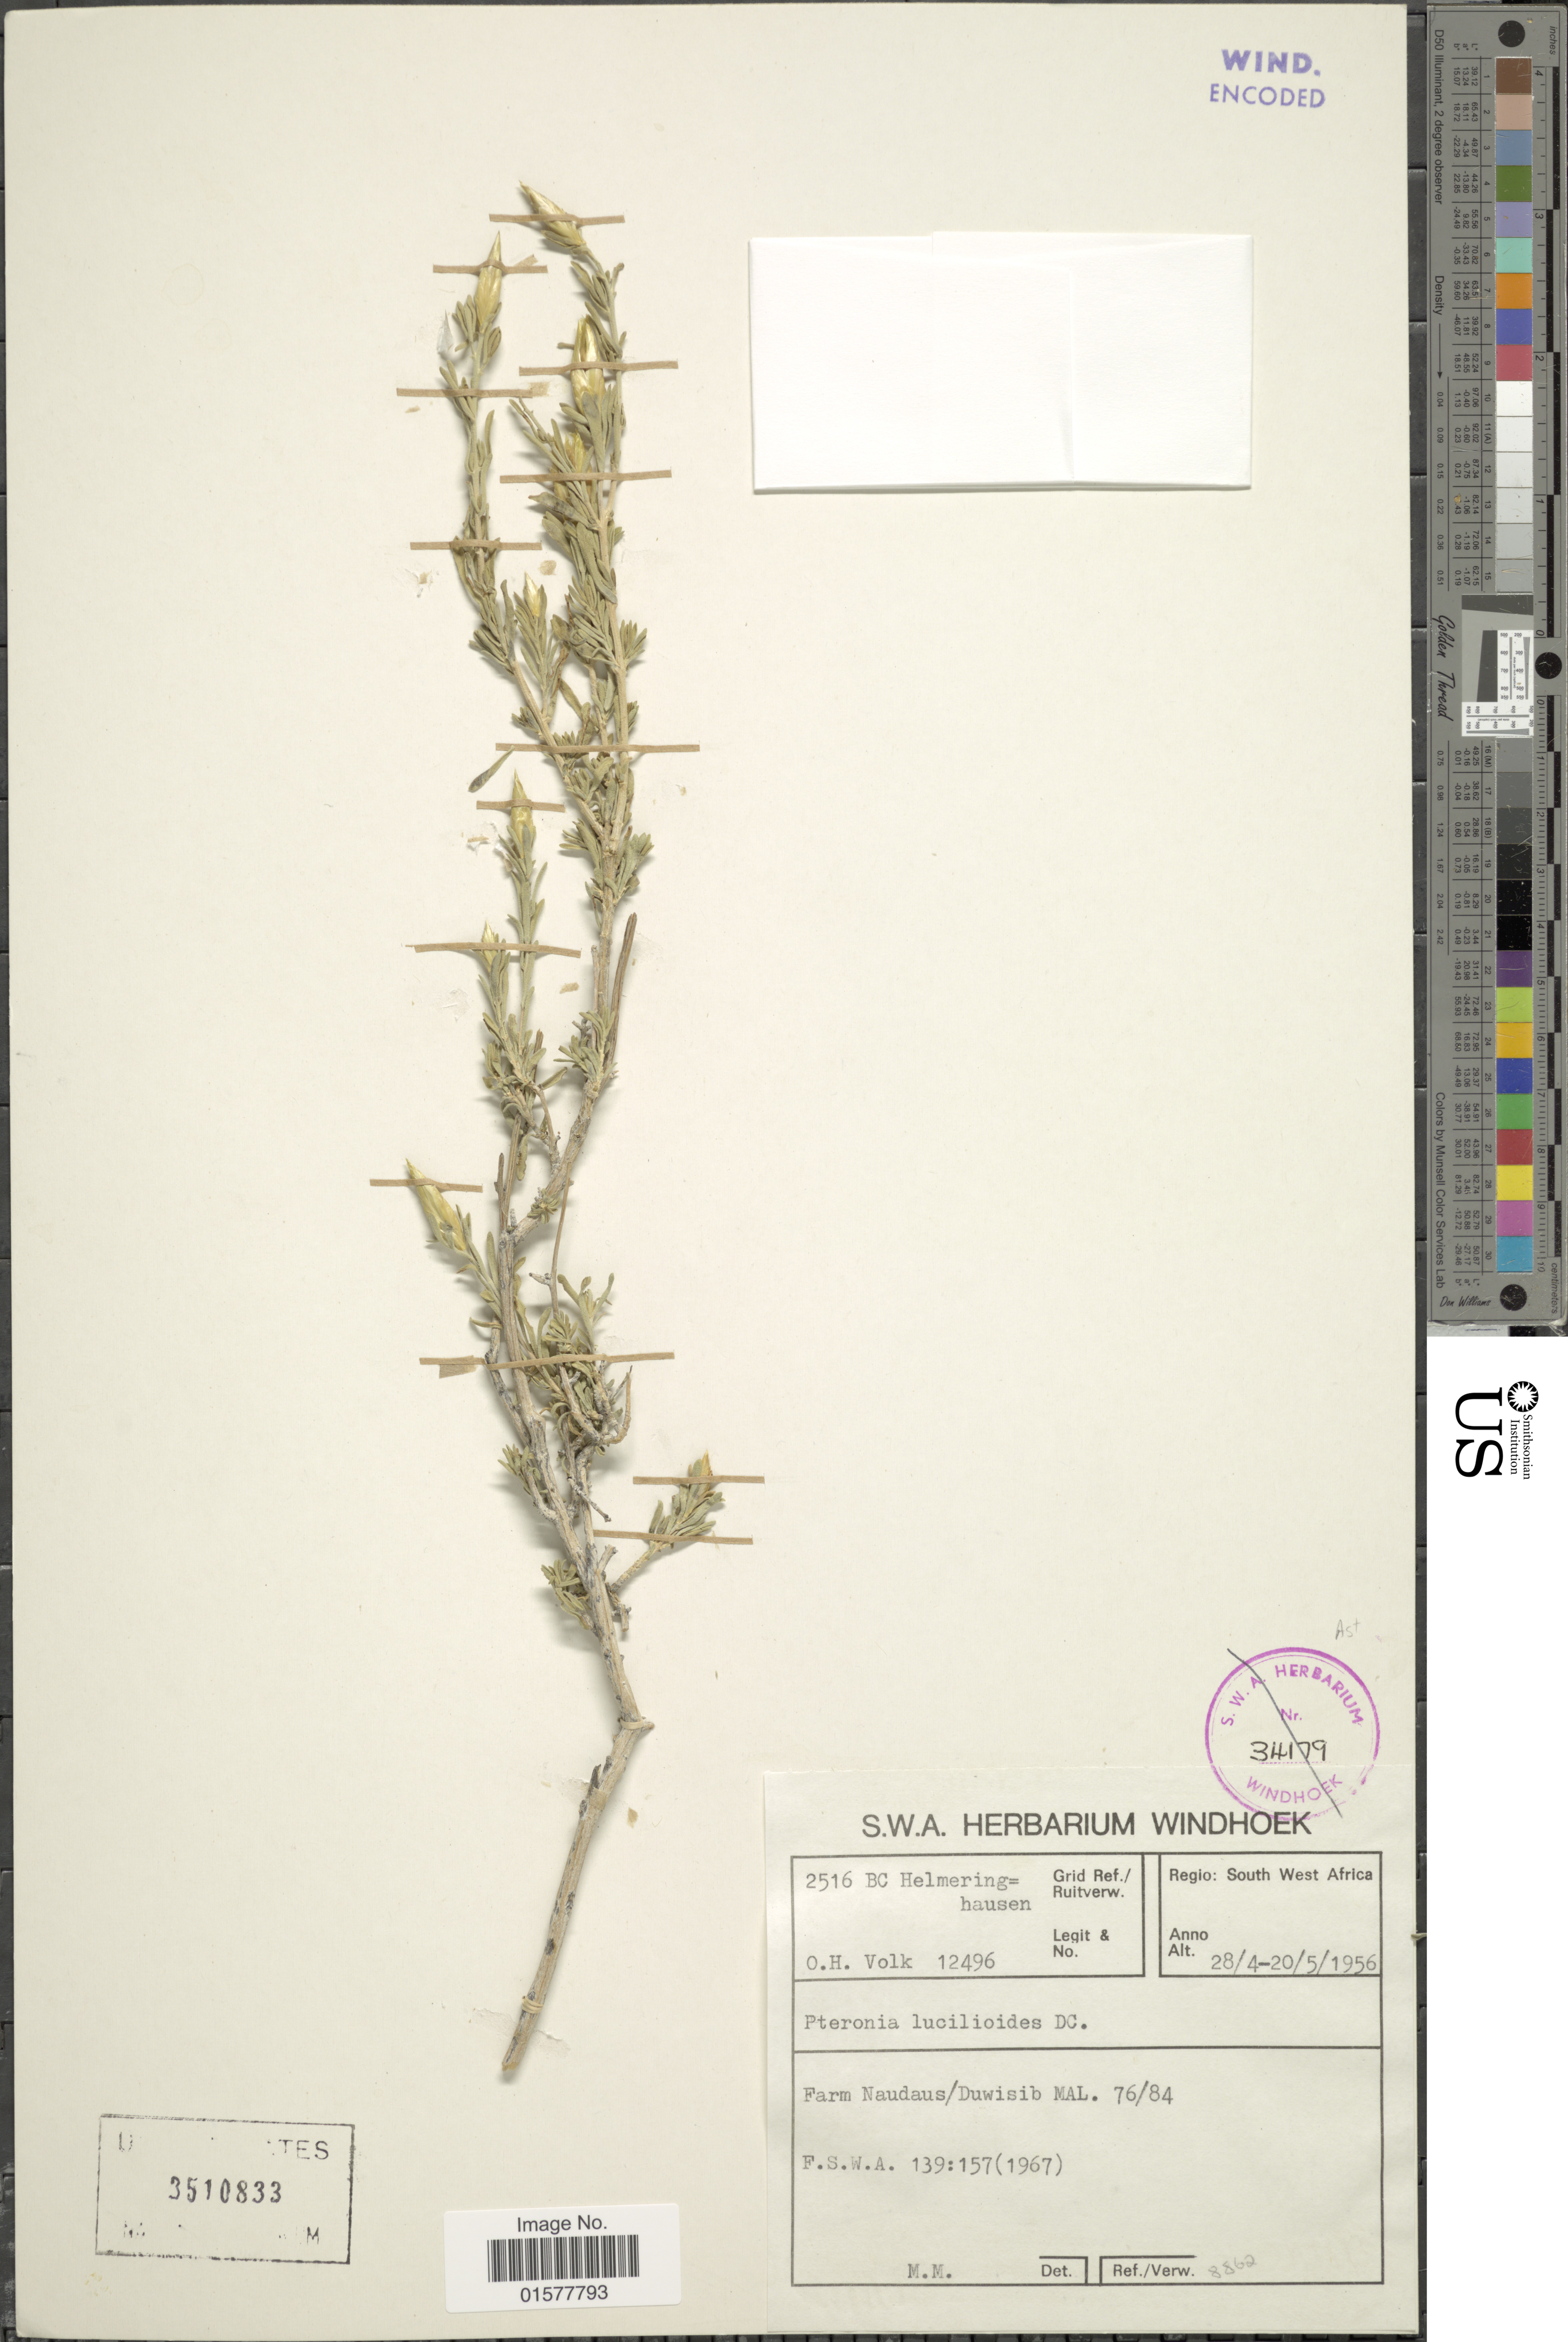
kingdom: Plantae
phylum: Tracheophyta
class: Magnoliopsida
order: Asterales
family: Asteraceae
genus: Pteronia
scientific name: Pteronia lucilioides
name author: DC.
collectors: O. Volk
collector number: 12496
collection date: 1956-04-28/1956-05-20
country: Namibia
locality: Grid Ref./ Ruitverw. 2516 BC Helmeringhausen, Regio: South West Africa, Farm Naudaus/Duwisib MAL. 76/84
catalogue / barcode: US 3510833